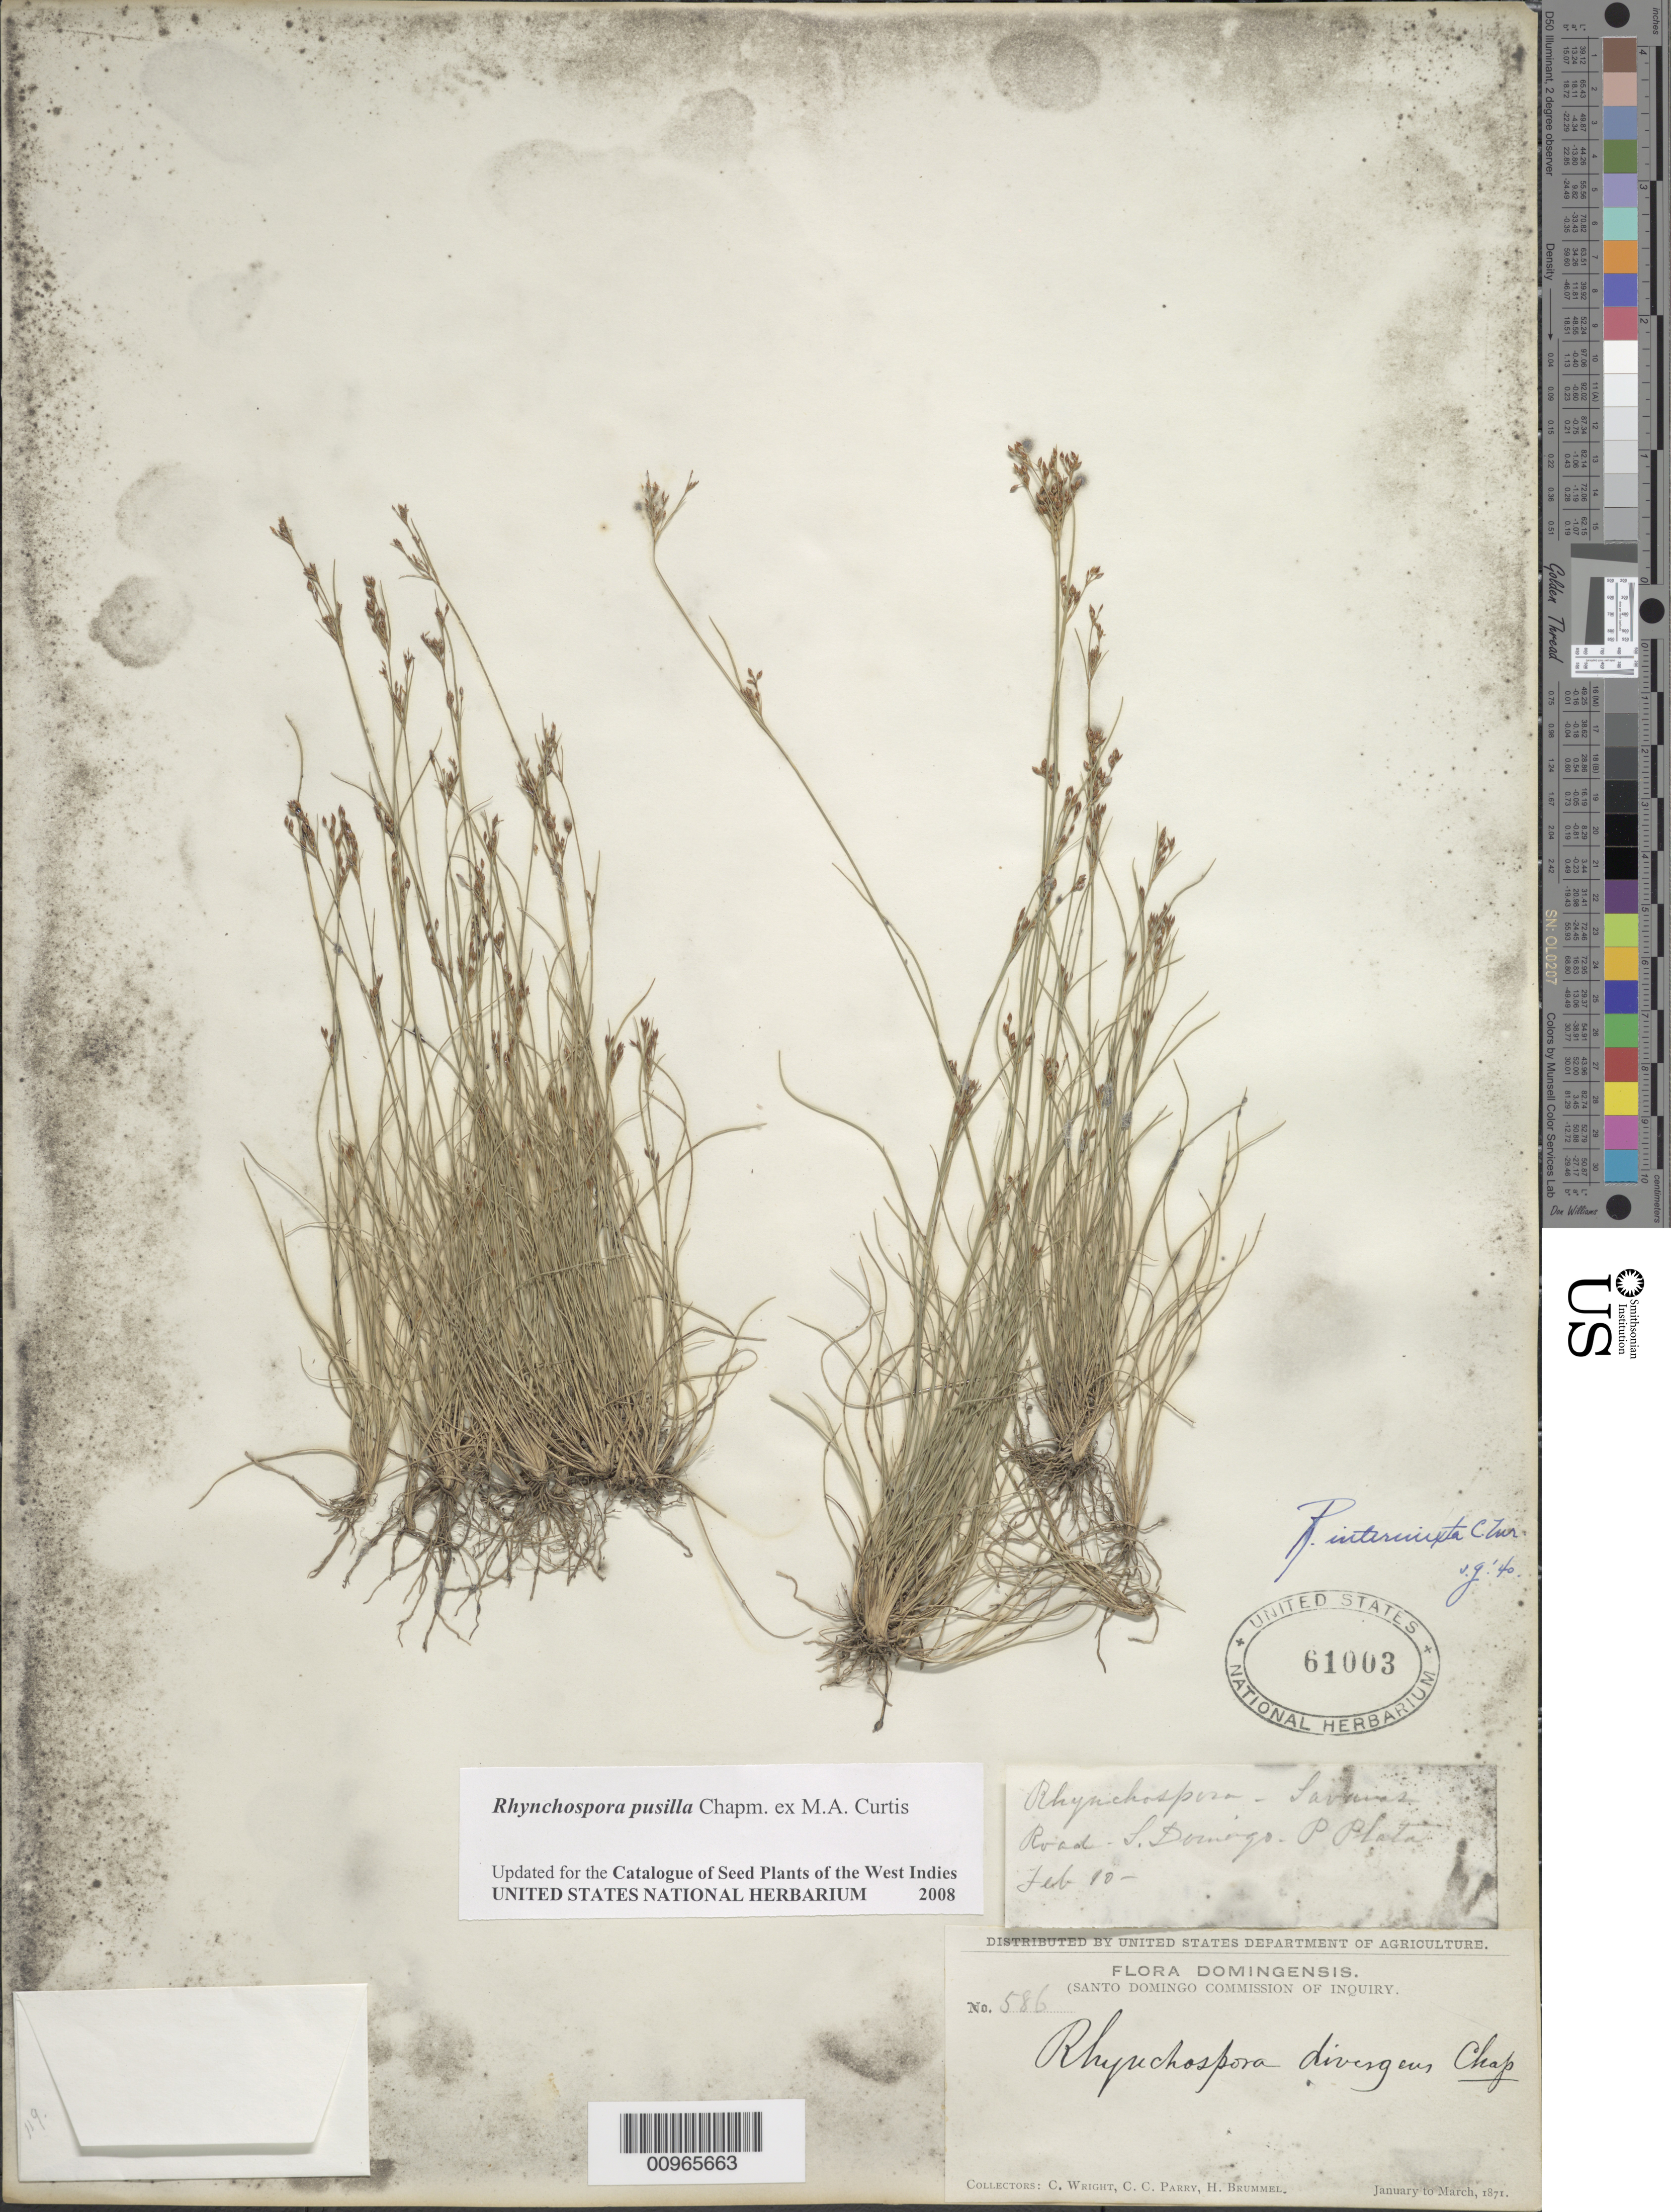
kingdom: Plantae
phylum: Tracheophyta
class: Liliopsida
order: Poales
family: Cyperaceae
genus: Rhynchospora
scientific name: Rhynchospora intermixta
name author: C. Wright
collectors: C. Wright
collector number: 586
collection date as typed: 10 Feb 1871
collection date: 1871-02-10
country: Dominican Republic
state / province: Puerto Plata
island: Hispaniola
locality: "Savanas, road"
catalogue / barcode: US 61003